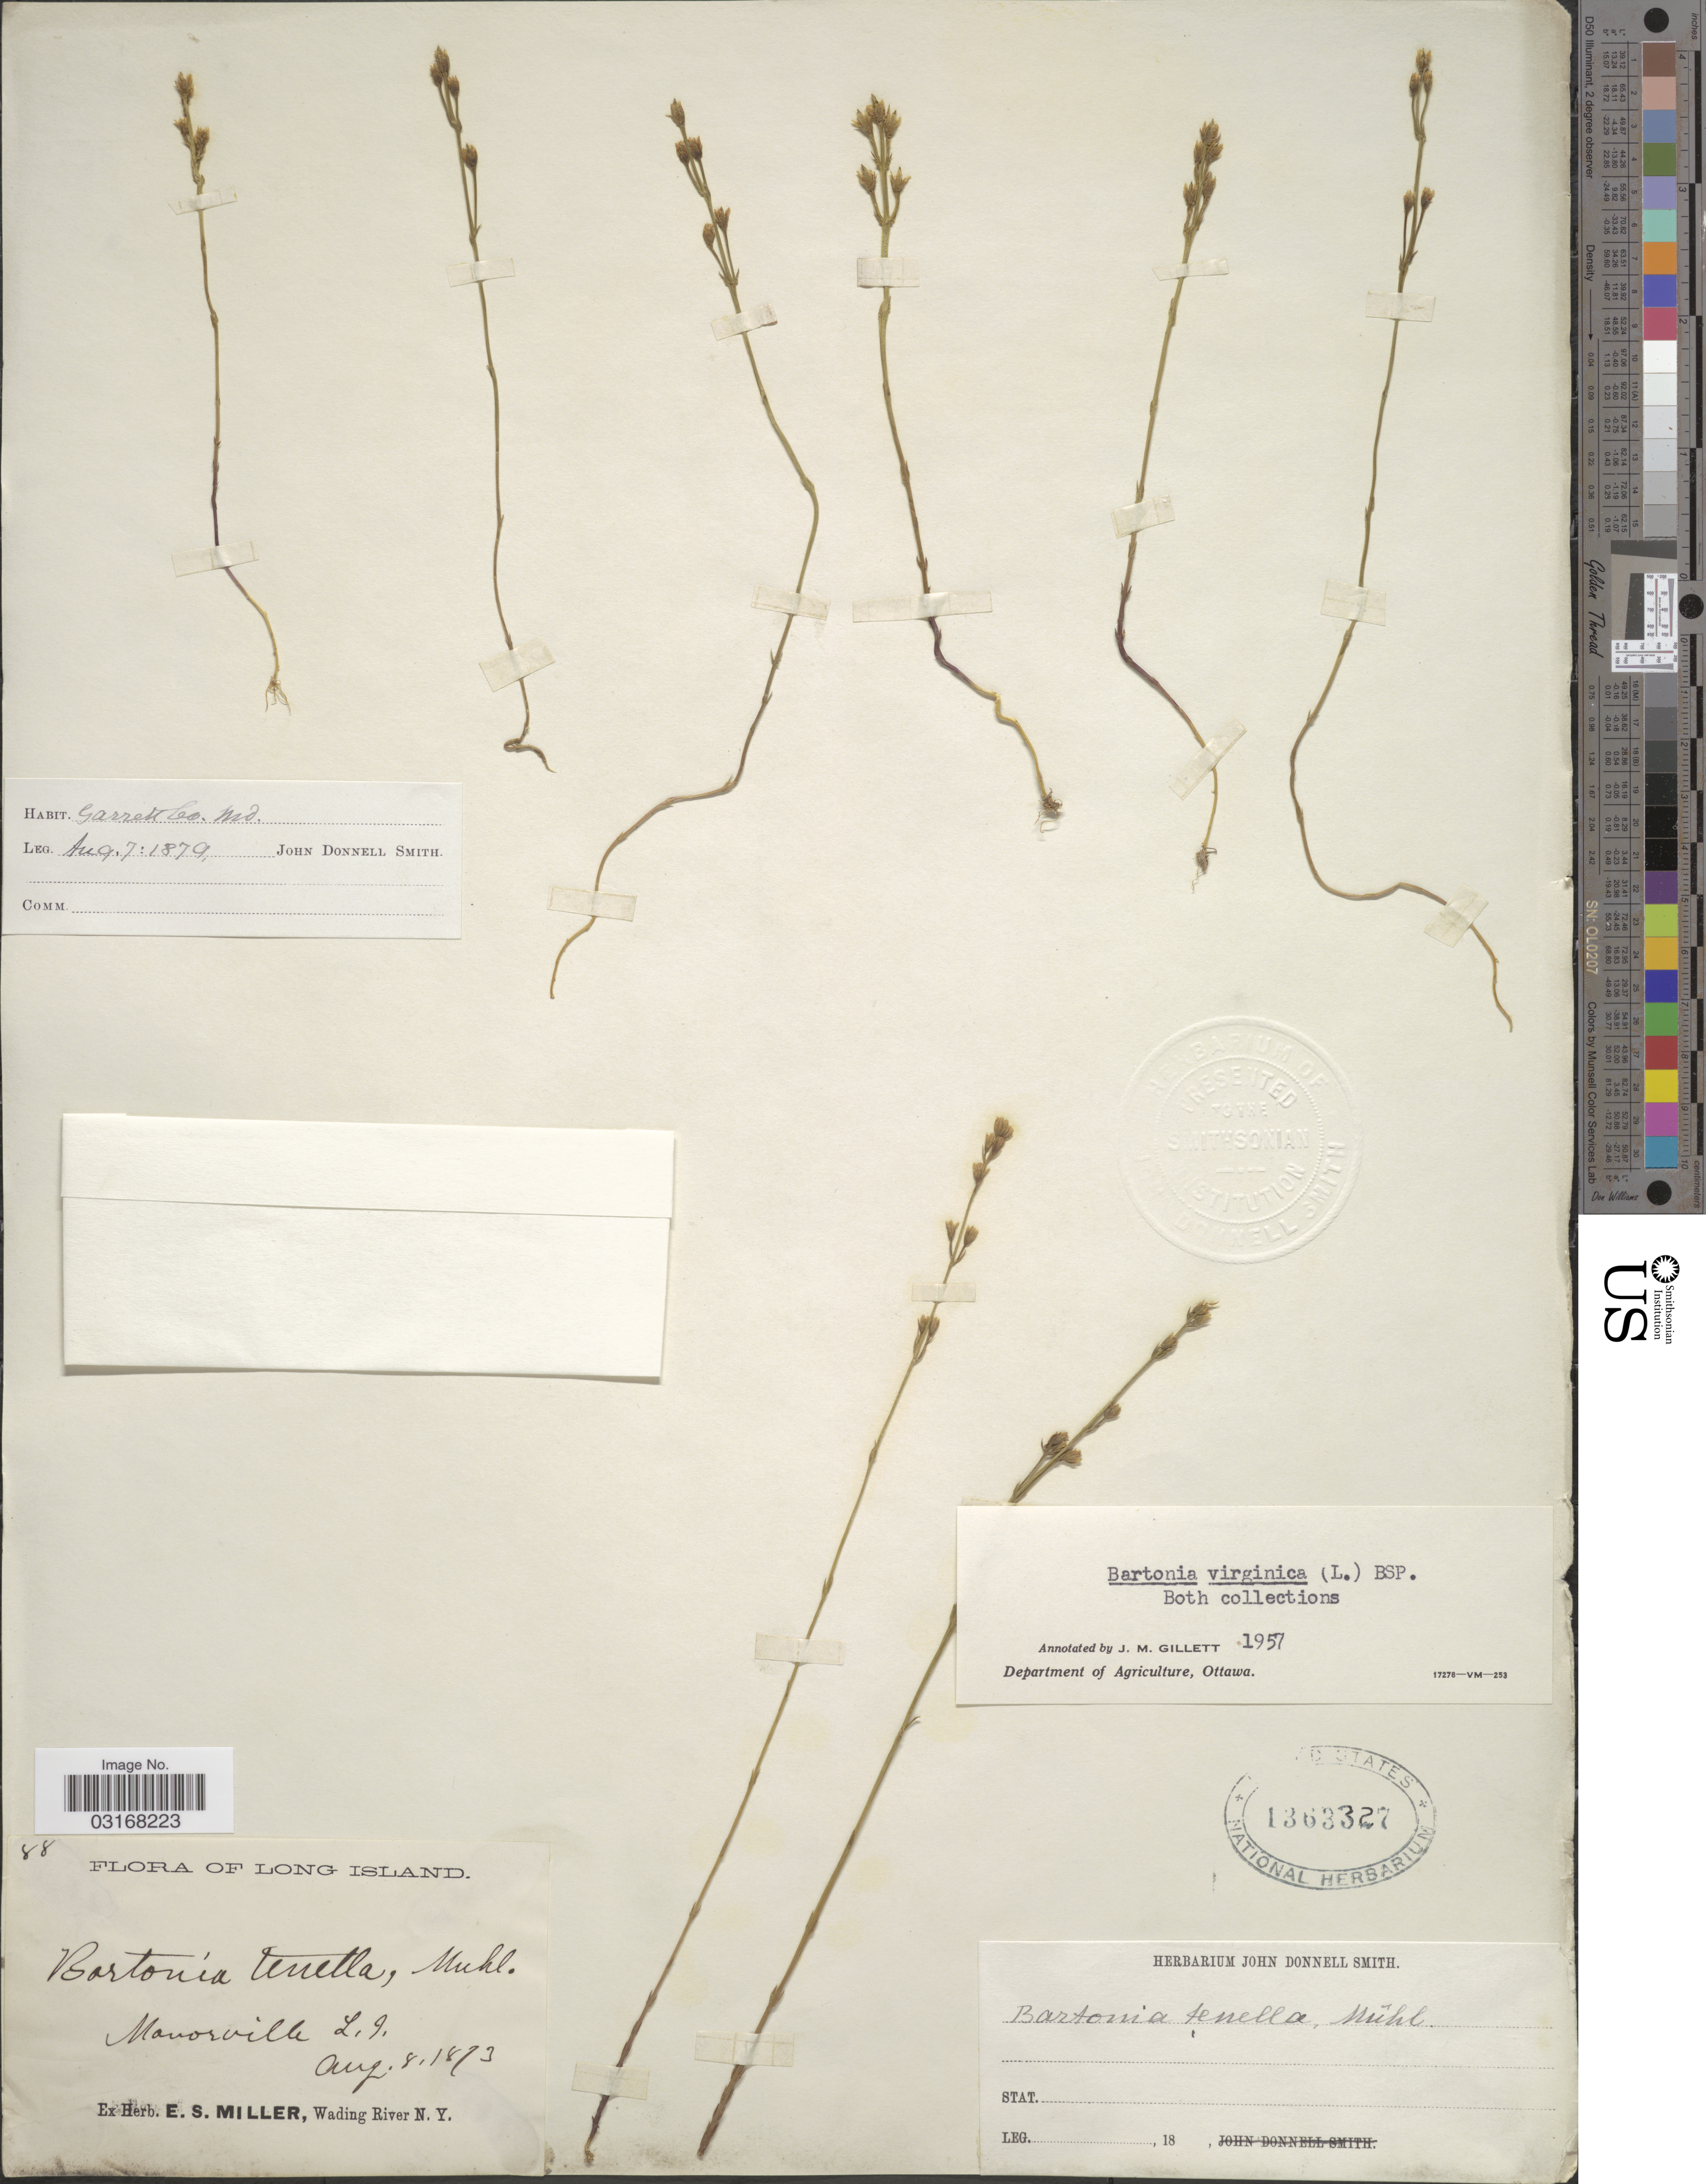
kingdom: Plantae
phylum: Tracheophyta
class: Magnoliopsida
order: Gentianales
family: Gentianaceae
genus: Bartonia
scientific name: Bartonia virginica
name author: (L.) Britton, Stearns & Poggenb.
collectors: ex herb. E. S. Miller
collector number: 88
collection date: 1873-08-08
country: United States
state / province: New York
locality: Long Island. Manorville L.I.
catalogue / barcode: US 1363327-2